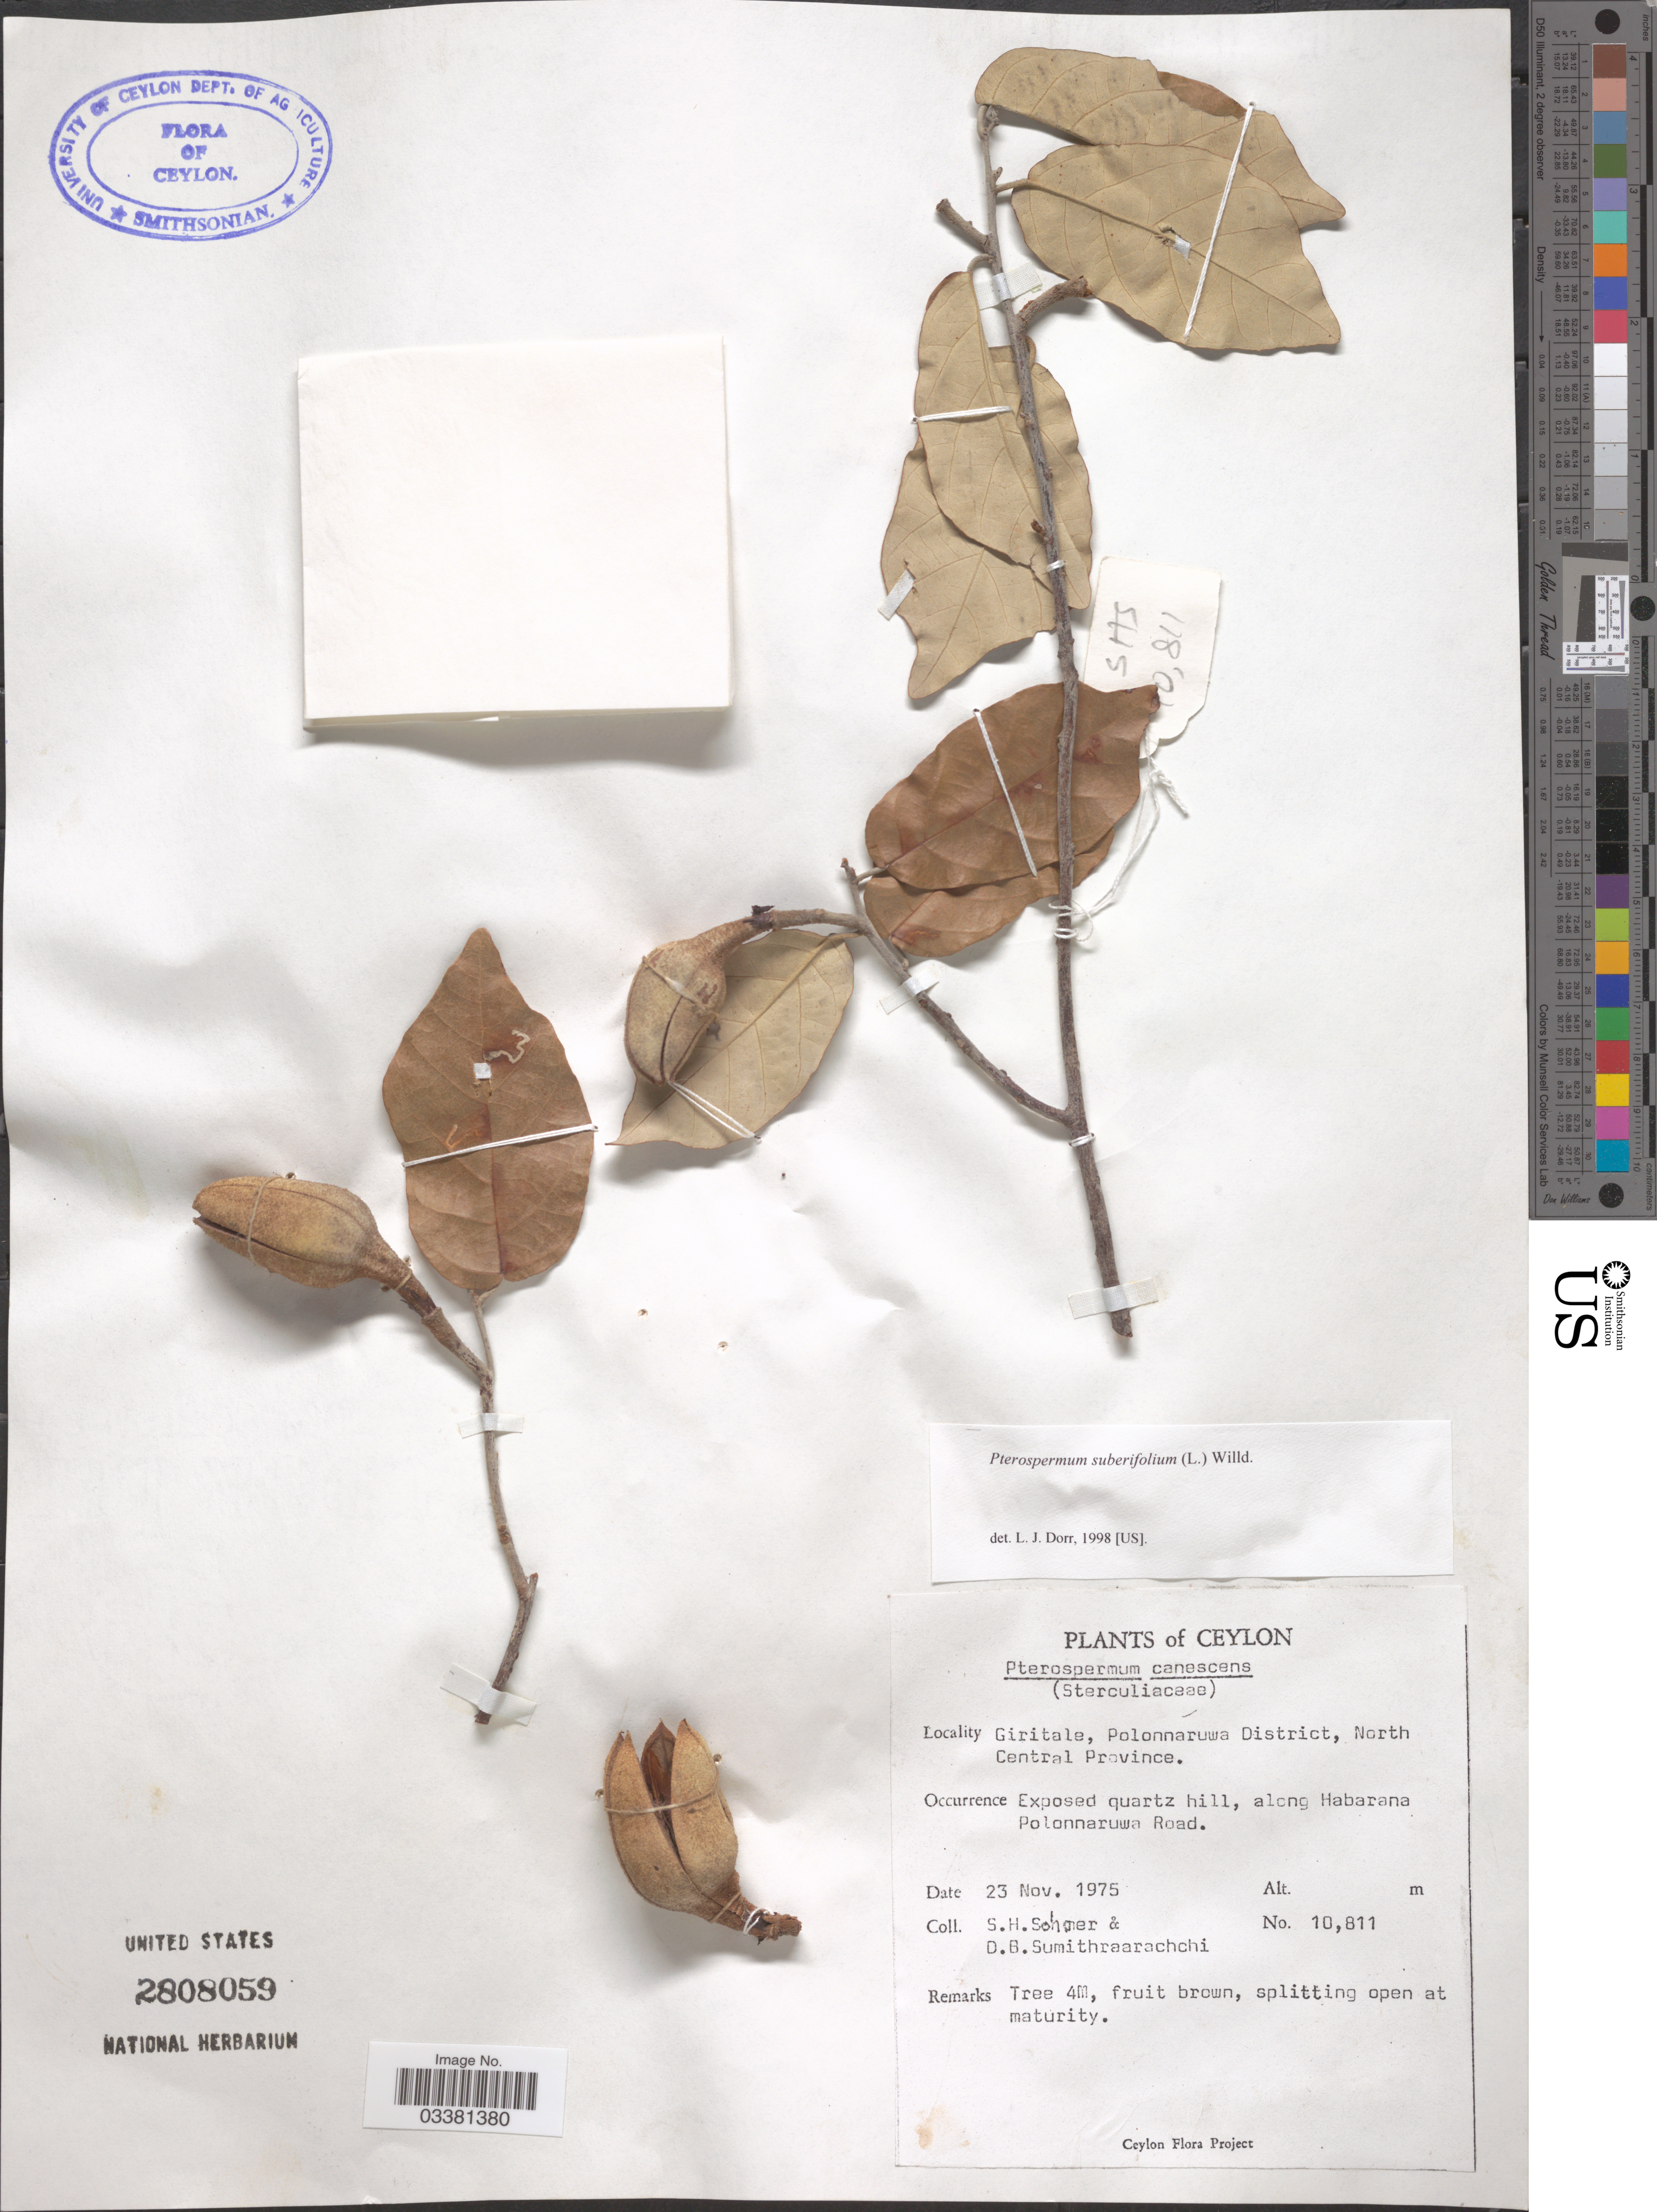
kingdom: Plantae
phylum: Tracheophyta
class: Magnoliopsida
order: Malvales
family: Malvaceae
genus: Pterospermum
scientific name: Pterospermum suberifolium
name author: (L.) Raeusch.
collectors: S. H. Sohmer & D. B. Sumithraarachchi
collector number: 10811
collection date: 1975-11-23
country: Sri Lanka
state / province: North Central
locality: Ceylon. Giritale, Polonnaruwa District.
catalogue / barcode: US 2808059